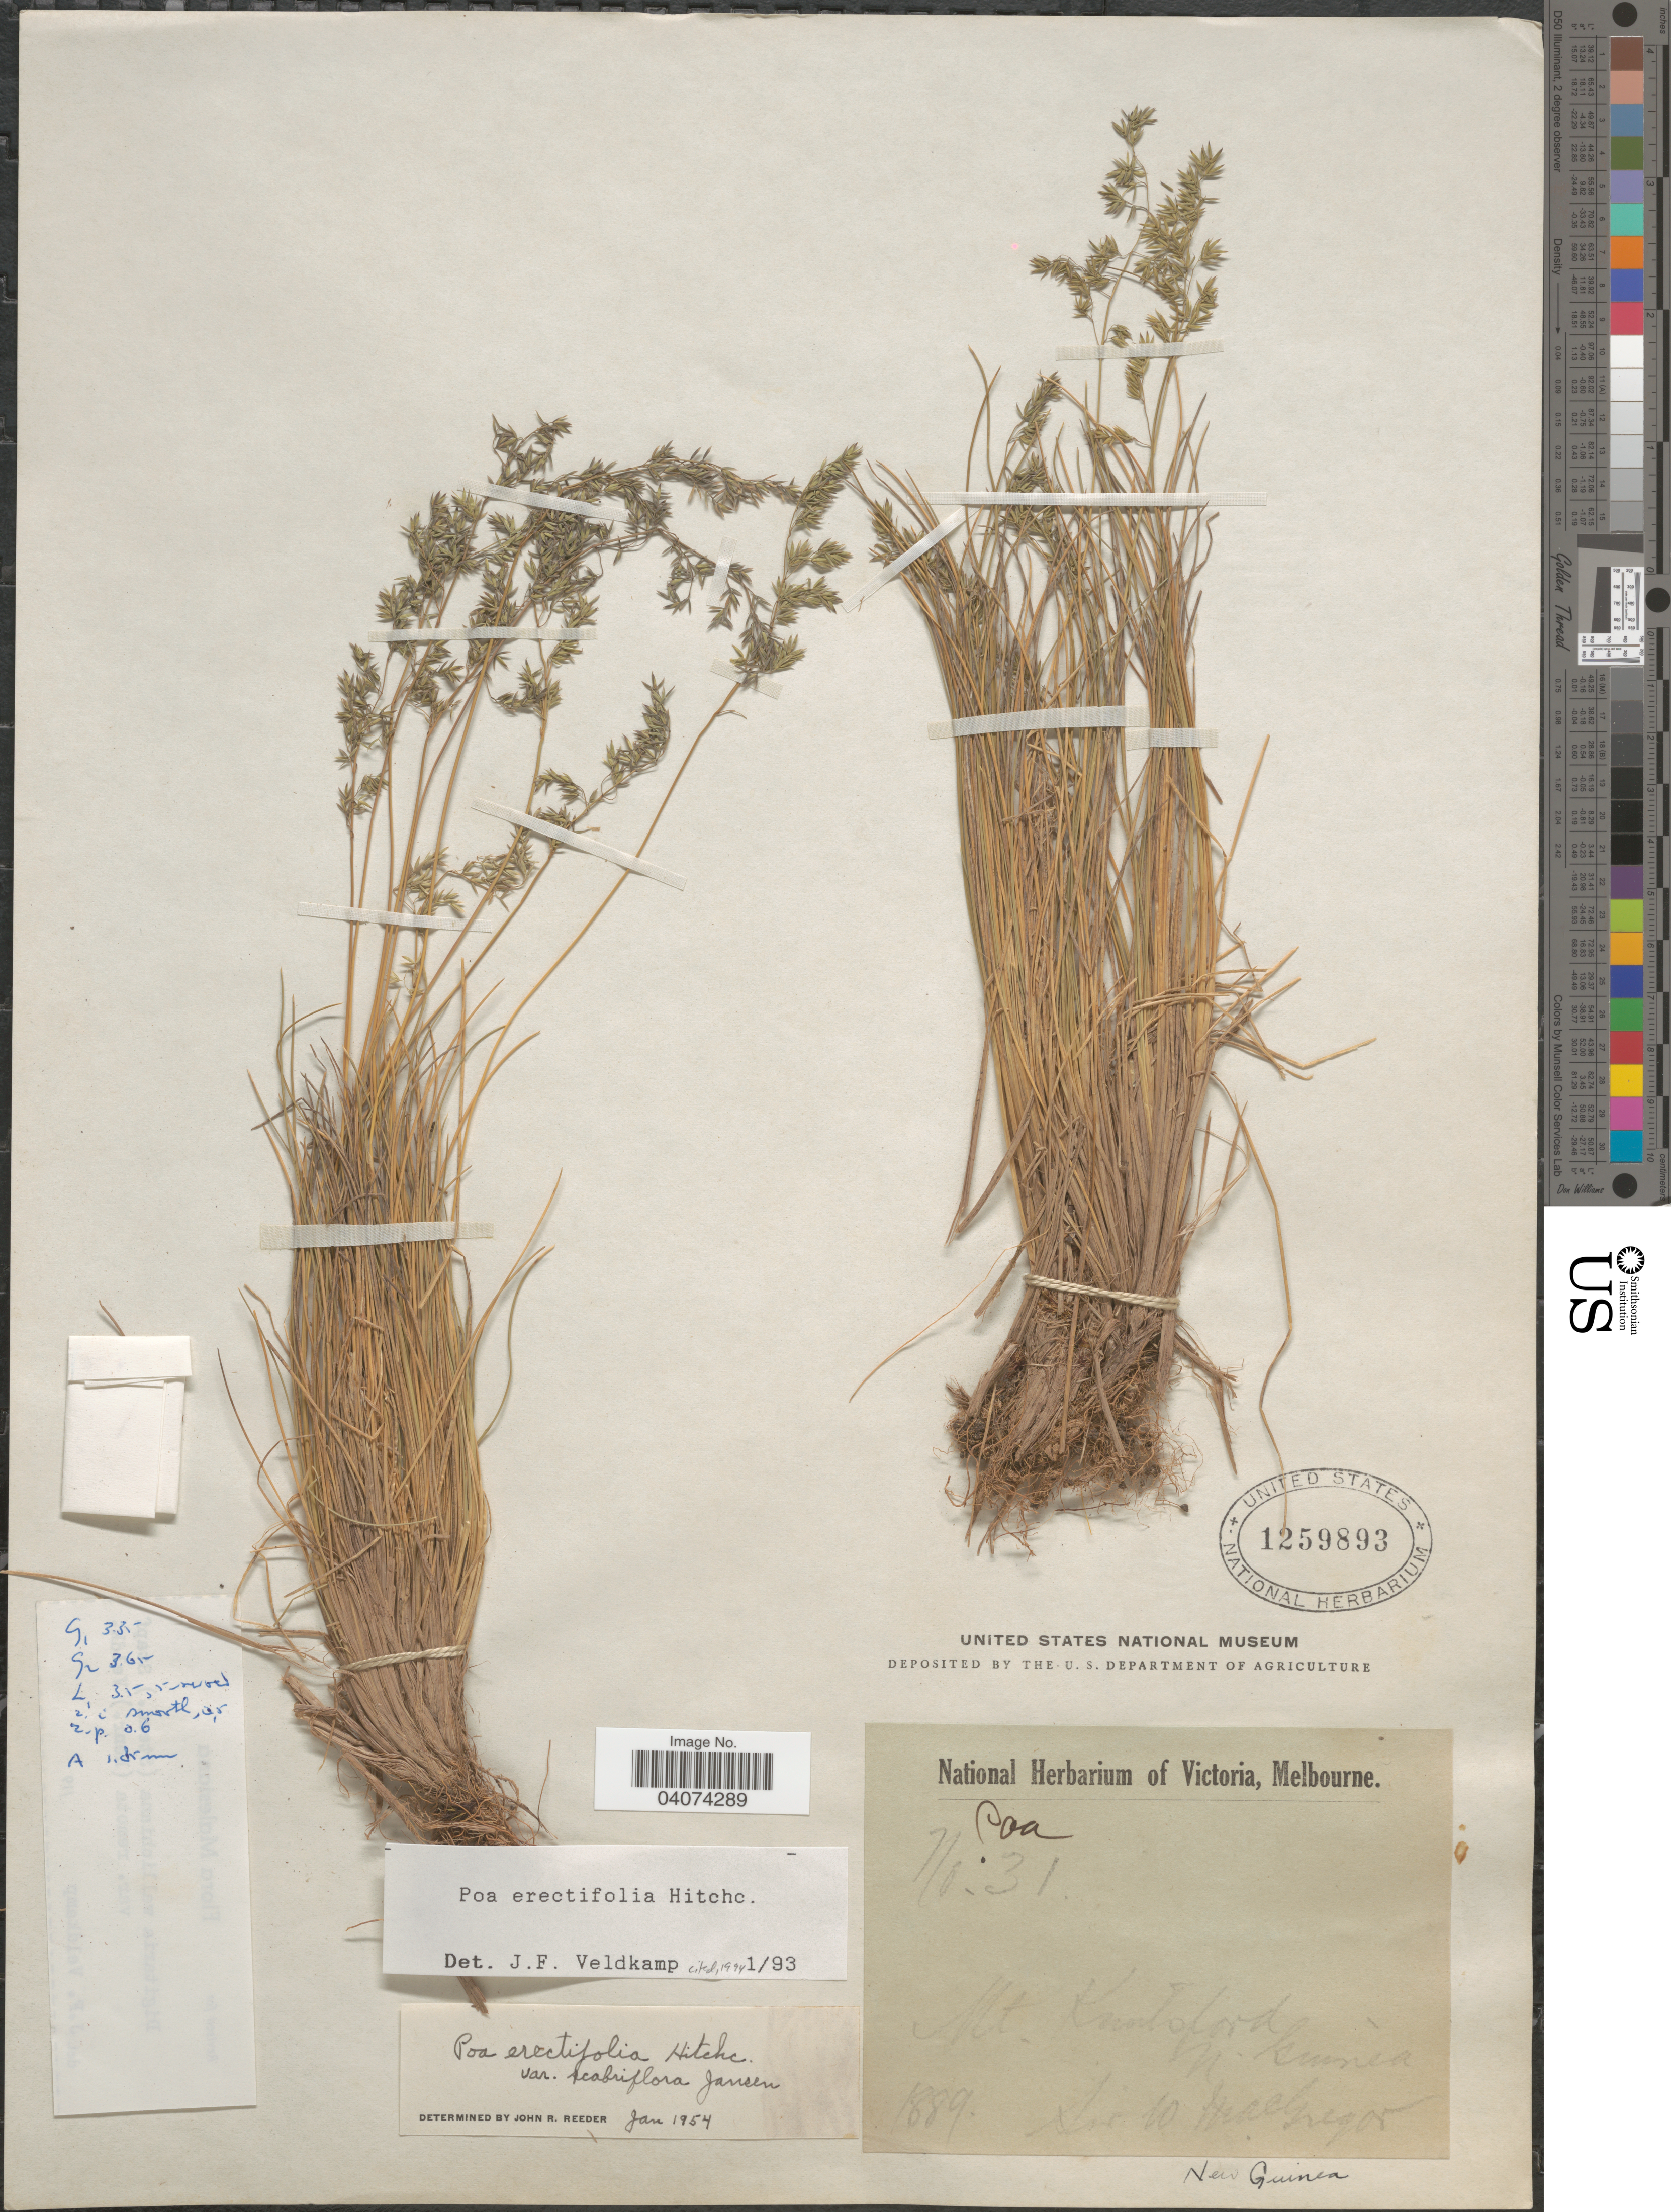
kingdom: Plantae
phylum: Tracheophyta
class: Liliopsida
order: Poales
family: Poaceae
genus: Poa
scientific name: Poa erectifolia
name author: Hitchc.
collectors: W. Macgregor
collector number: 31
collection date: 1889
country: Papua New Guinea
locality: Mt. Knutsford. New Guinea.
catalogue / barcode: US 1259893